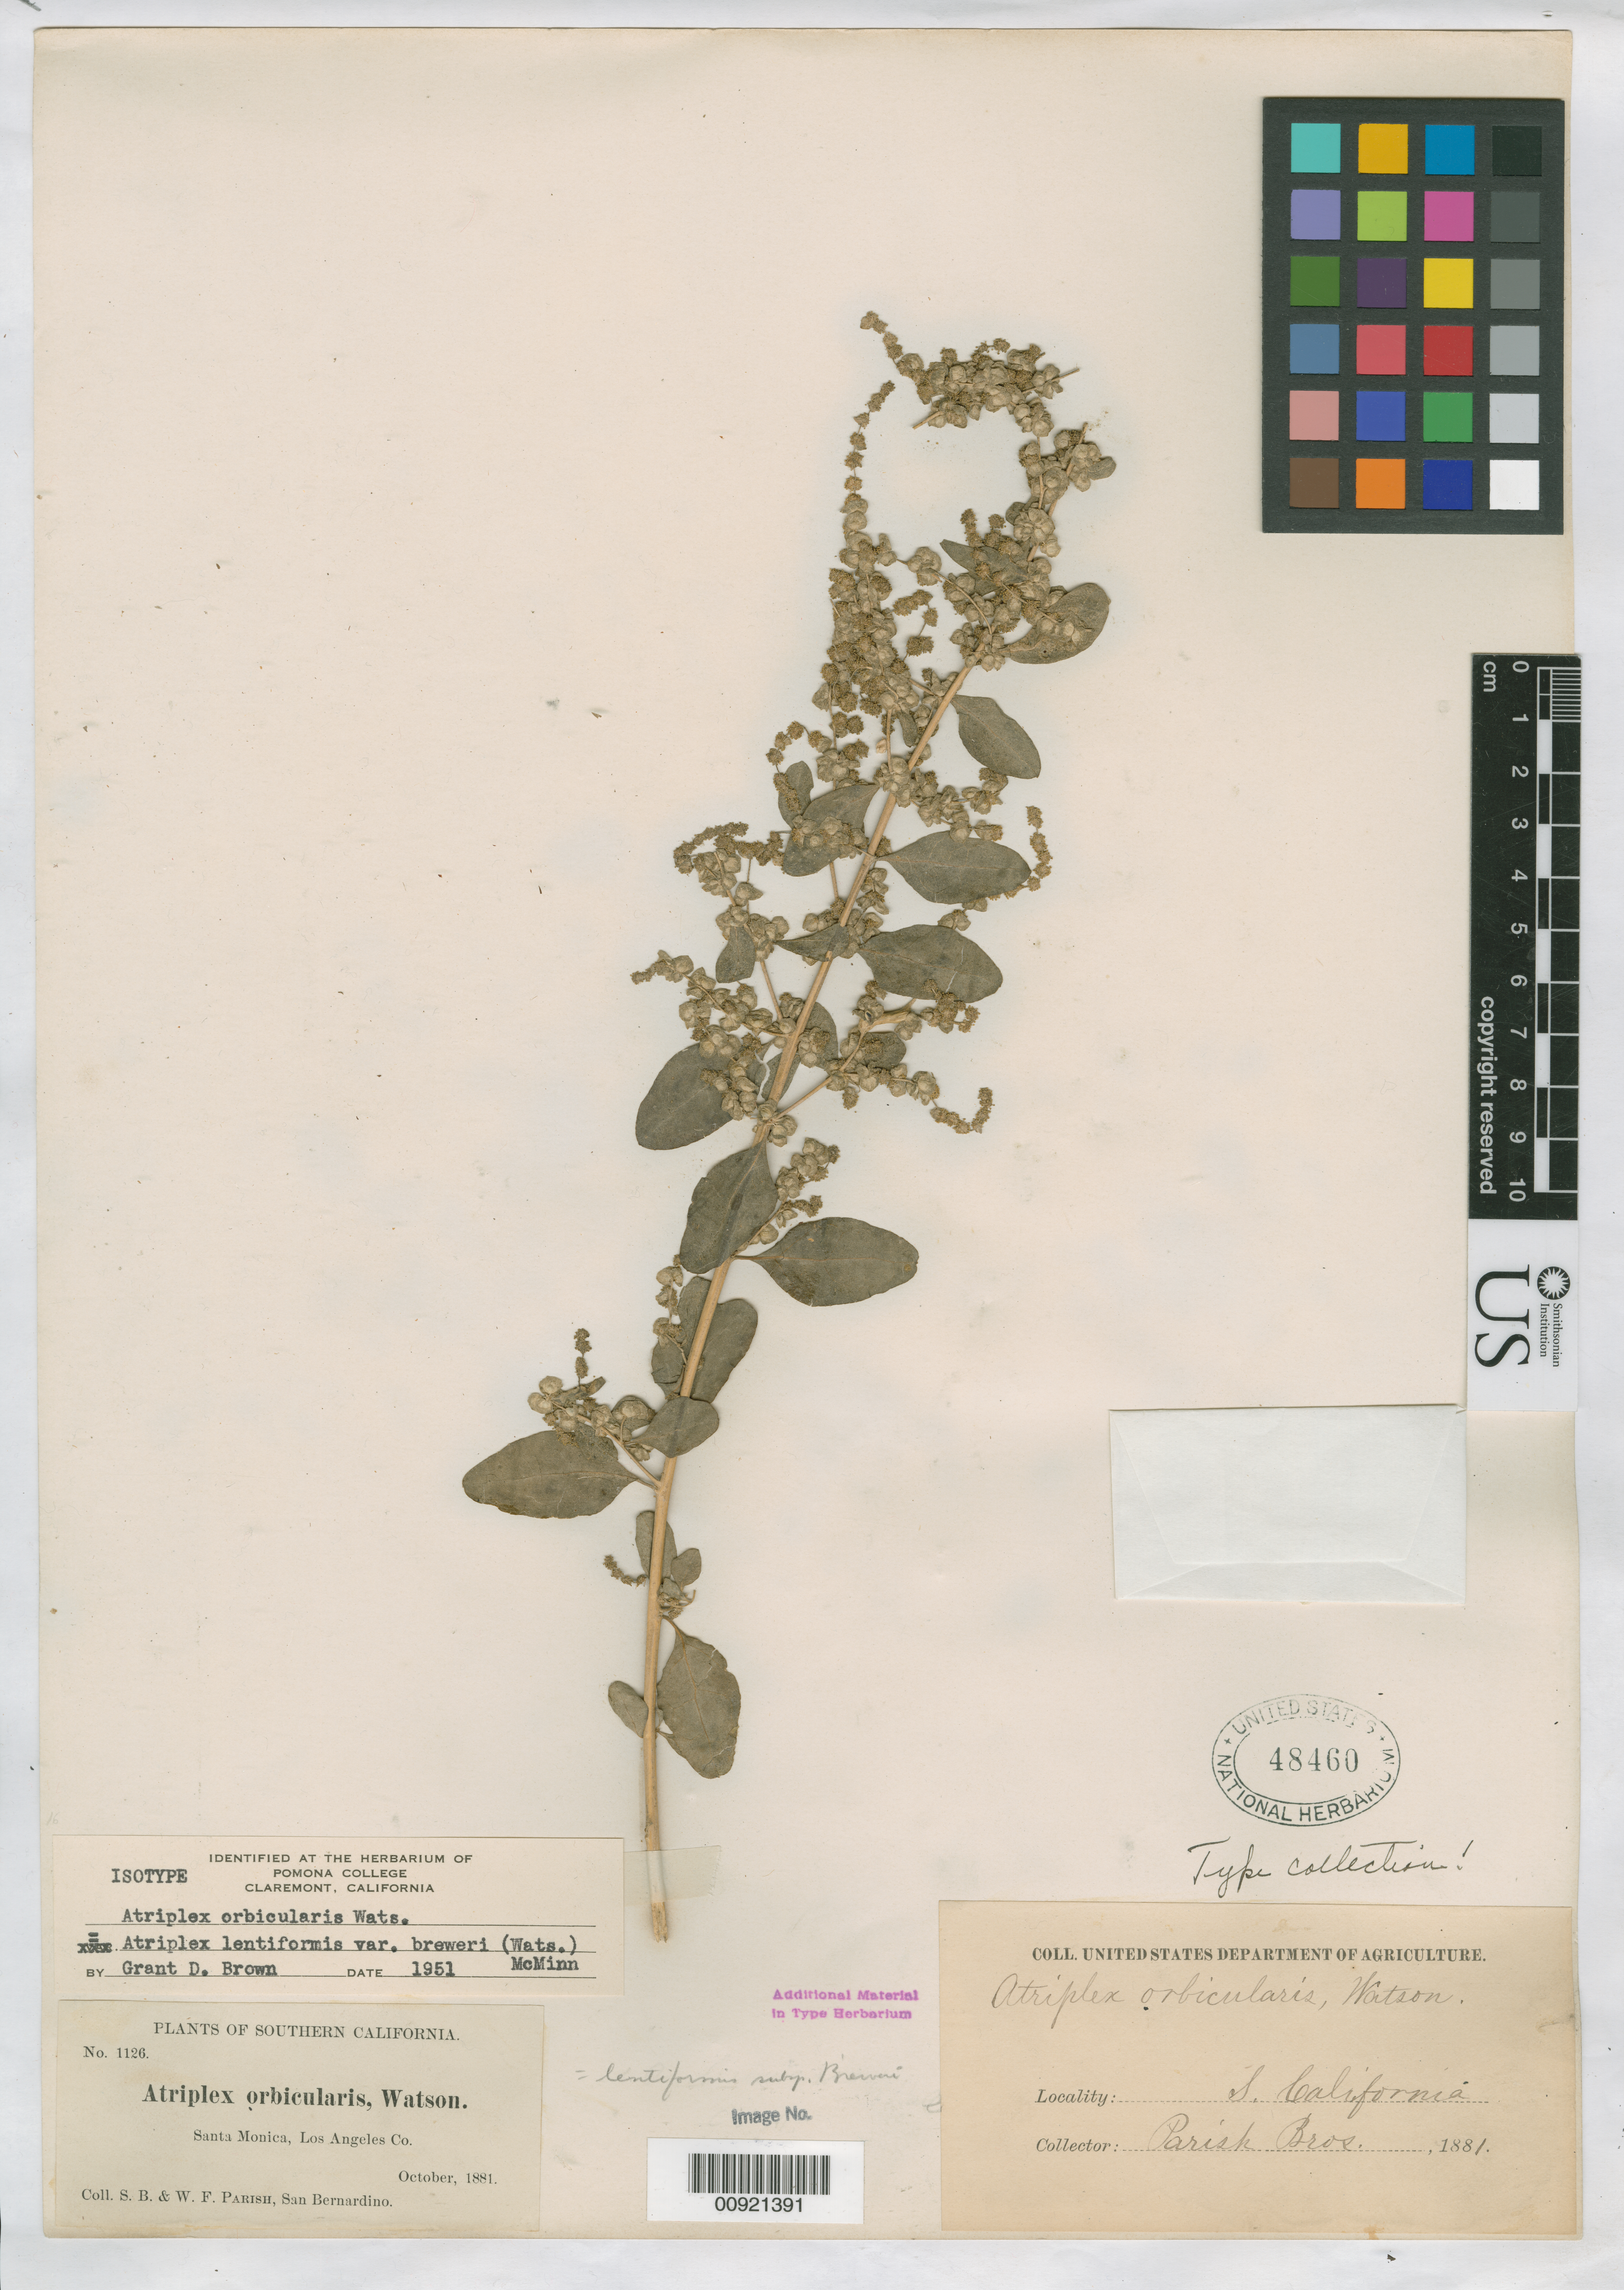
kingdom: Plantae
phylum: Tracheophyta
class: Magnoliopsida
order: Caryophyllales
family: Amaranthaceae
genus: Atriplex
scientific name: Atriplex orbicularis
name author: S. Watson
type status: Isotype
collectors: S. B. Parish & W. F. Parish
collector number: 1126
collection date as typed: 1881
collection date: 1881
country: United States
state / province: California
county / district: Los Angeles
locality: Santa Monica.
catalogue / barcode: US 48460